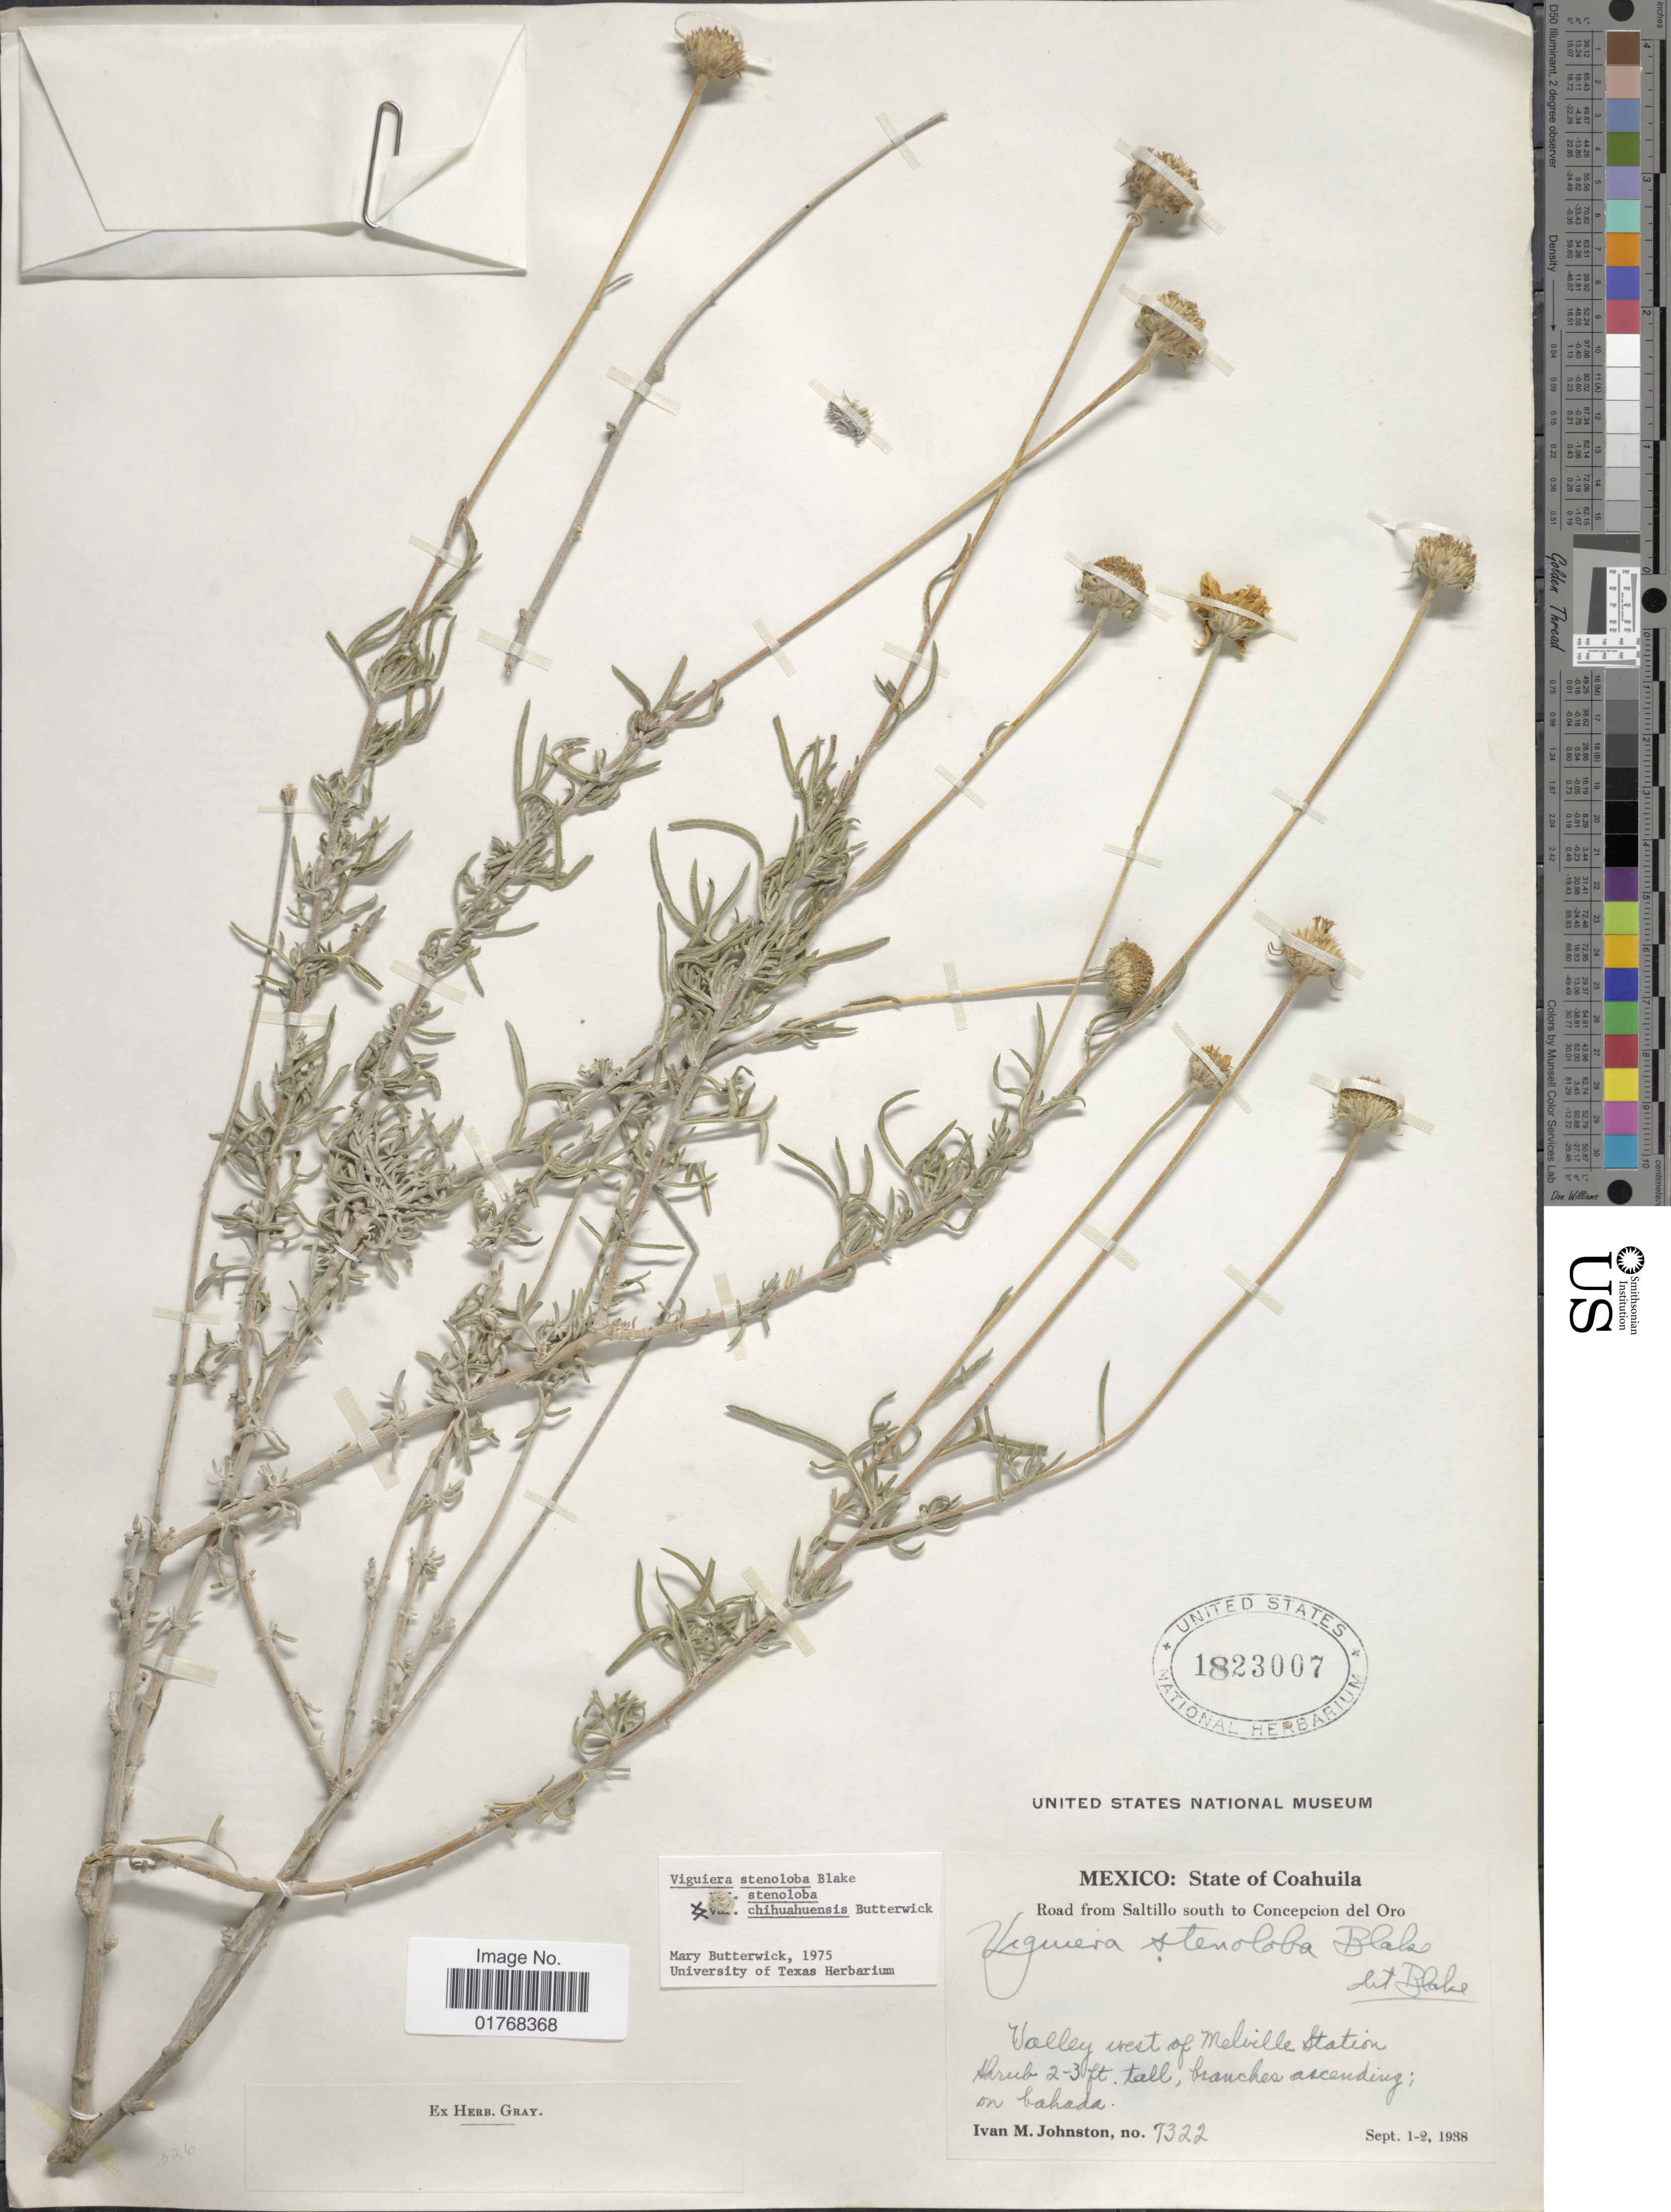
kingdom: Plantae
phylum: Tracheophyta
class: Magnoliopsida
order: Asterales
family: Asteraceae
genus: Viguiera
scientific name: Viguiera stenoloba var. chihuahuensis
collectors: I.M. Johnston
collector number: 7322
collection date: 1938-09-01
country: Mexico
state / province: Coahuila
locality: Road from Saltillo south to Concepcion del Oro, Valley west Melville Station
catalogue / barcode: US 1823007